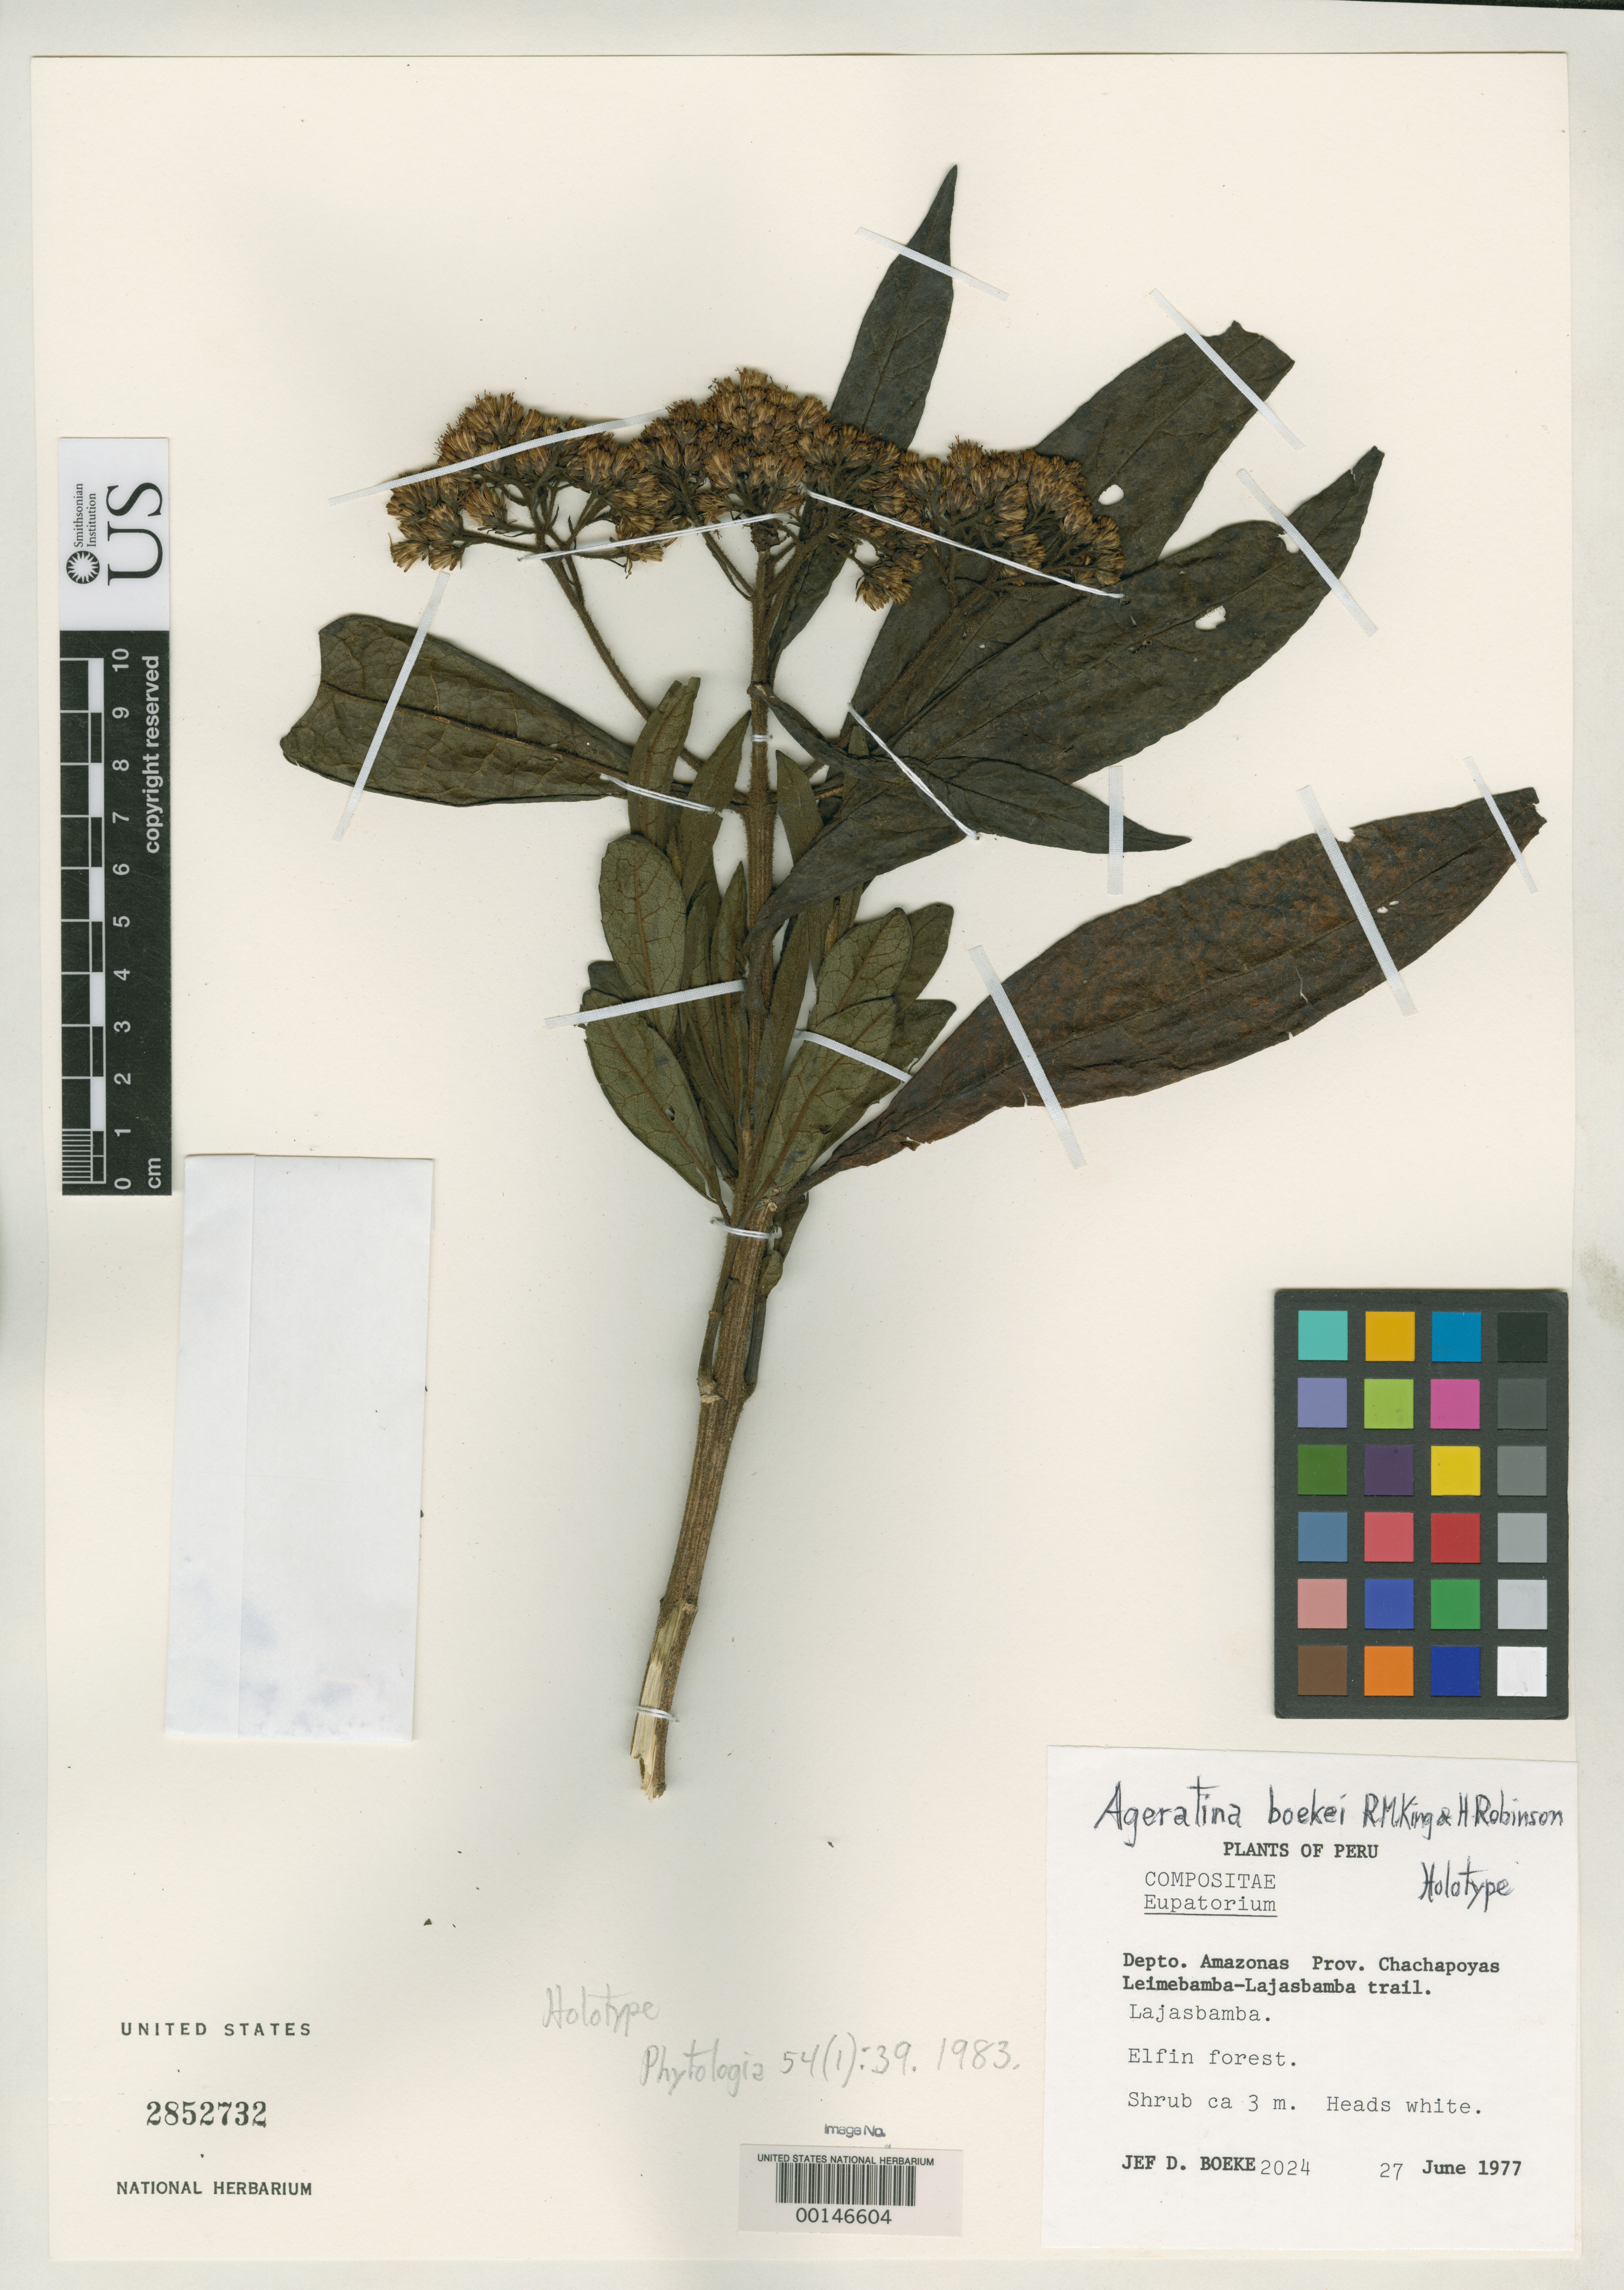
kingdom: Plantae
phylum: Tracheophyta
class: Magnoliopsida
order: Asterales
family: Asteraceae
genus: Ageratina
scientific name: Ageratina boekei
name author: R.M. King & H. Rob.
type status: Holotype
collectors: J. D. Boeke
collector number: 2024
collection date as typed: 27 Jun 1977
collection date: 1977-06-27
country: Peru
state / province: Amazonas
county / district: Chachapoyas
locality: Leimebamba-Lajasbamba Trail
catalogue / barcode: US 2852732